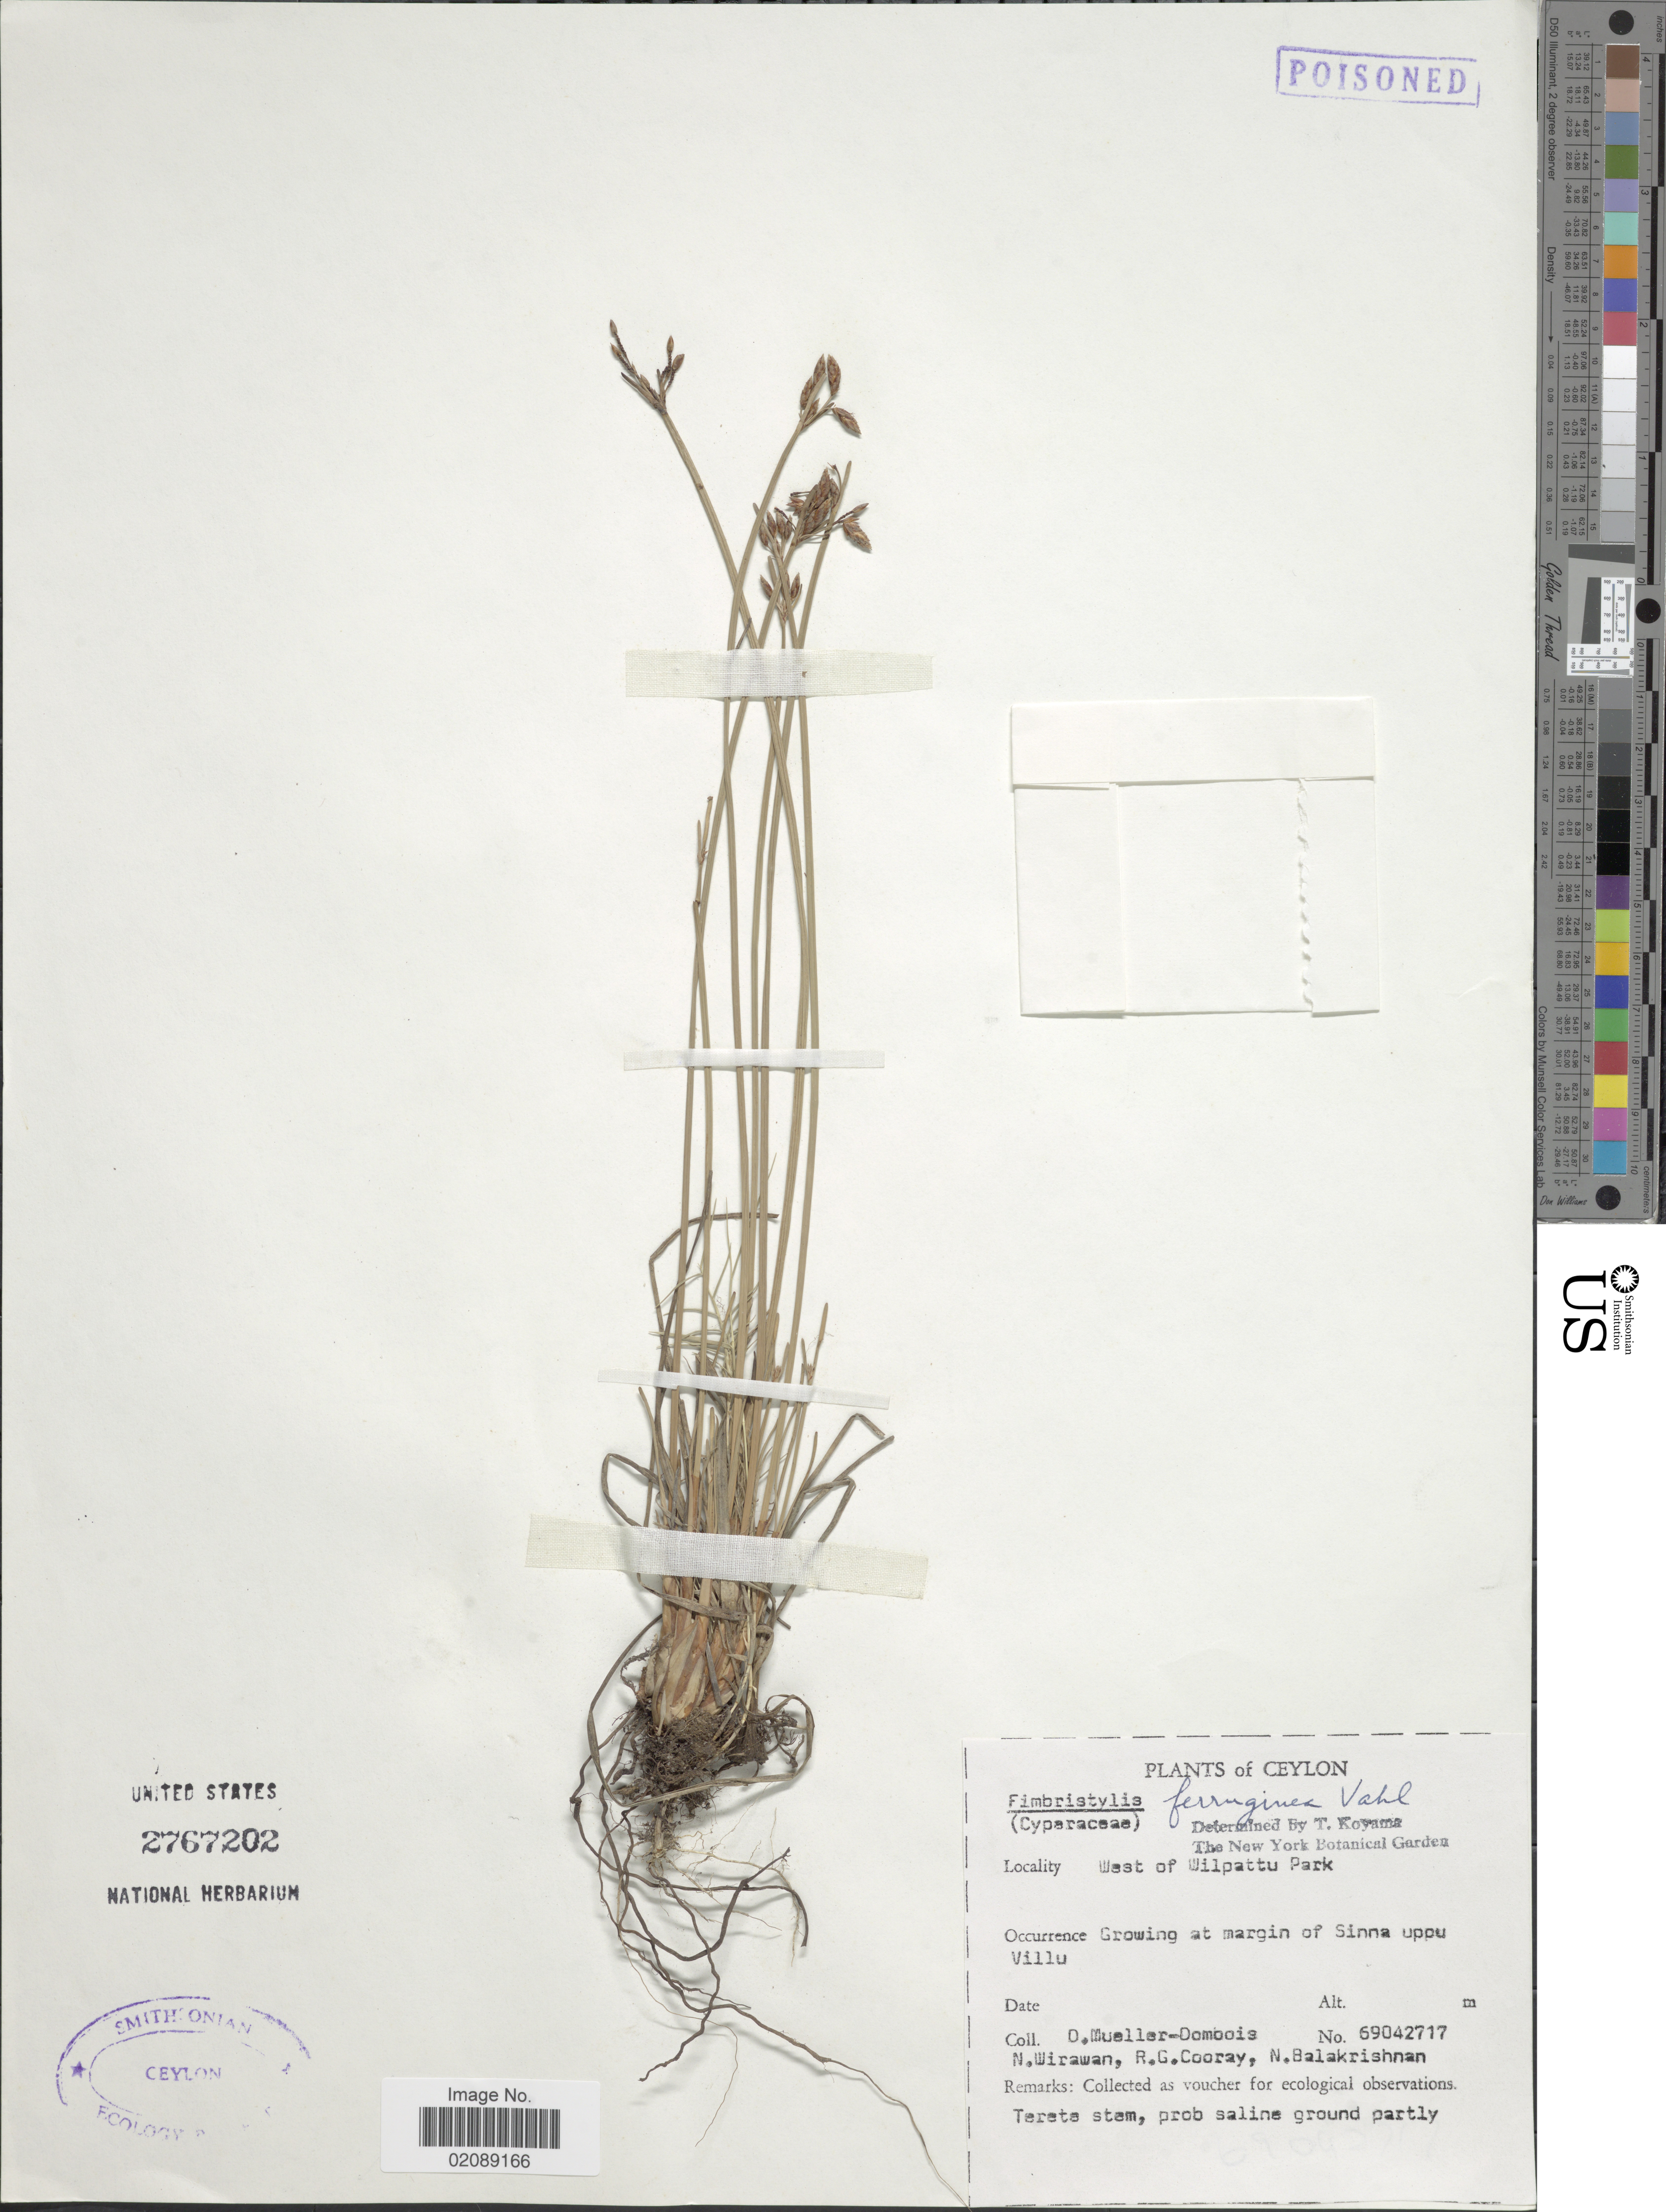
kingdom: Plantae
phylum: Tracheophyta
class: Liliopsida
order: Poales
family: Cyperaceae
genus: Fimbristylis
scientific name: Fimbristylis ferruginea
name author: (L.) Vahl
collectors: D. Mueller-Dombois, N. Wirawan, R. Cooray & N. Balakrishnan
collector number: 69042717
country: Sri Lanka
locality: Ceylon, West of Wilpattu Park, Growing at margin of Sinna uppu Villu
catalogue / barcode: US 2767202